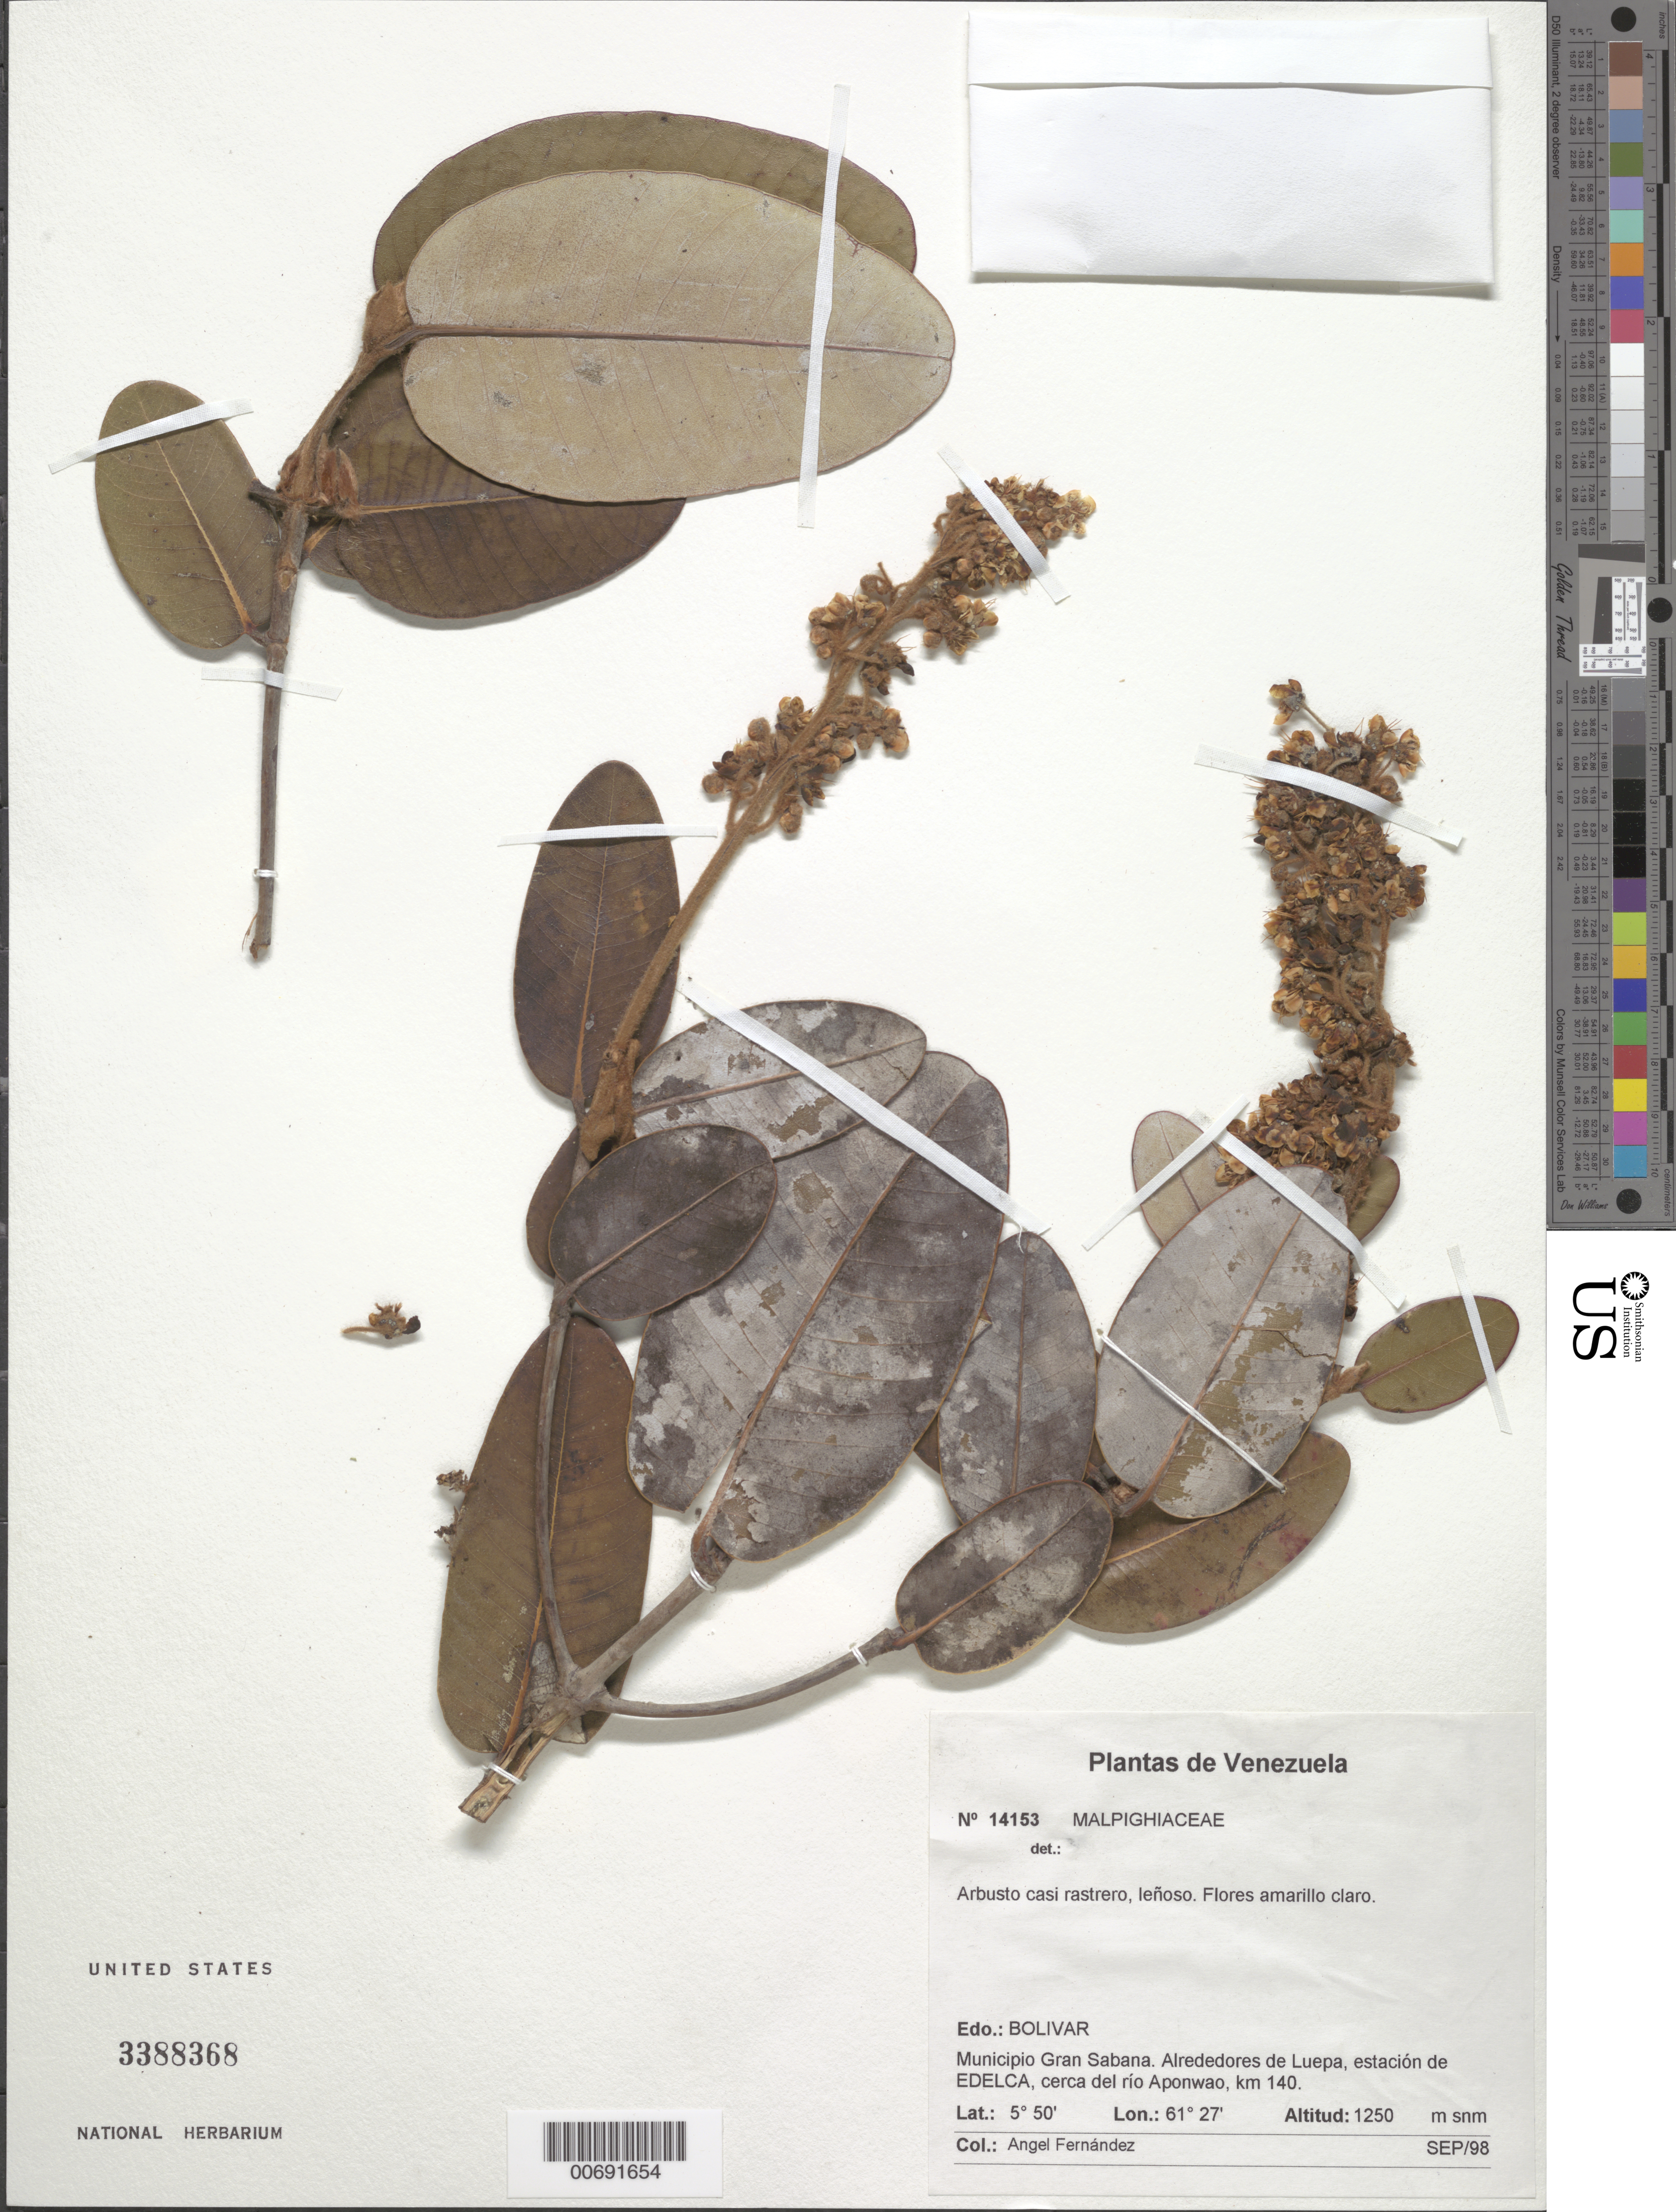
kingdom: Plantae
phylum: Tracheophyta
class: Magnoliopsida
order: Malpighiales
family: Malpighiaceae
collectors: A. Fernández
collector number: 14153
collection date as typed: Sep-98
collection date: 1998-09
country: Venezuela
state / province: Bolívar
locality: Mun. Gran Sabana, Luepa, estacion de EDELCA, cerca del Aponwao, km 140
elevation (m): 1250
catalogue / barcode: US 3388368